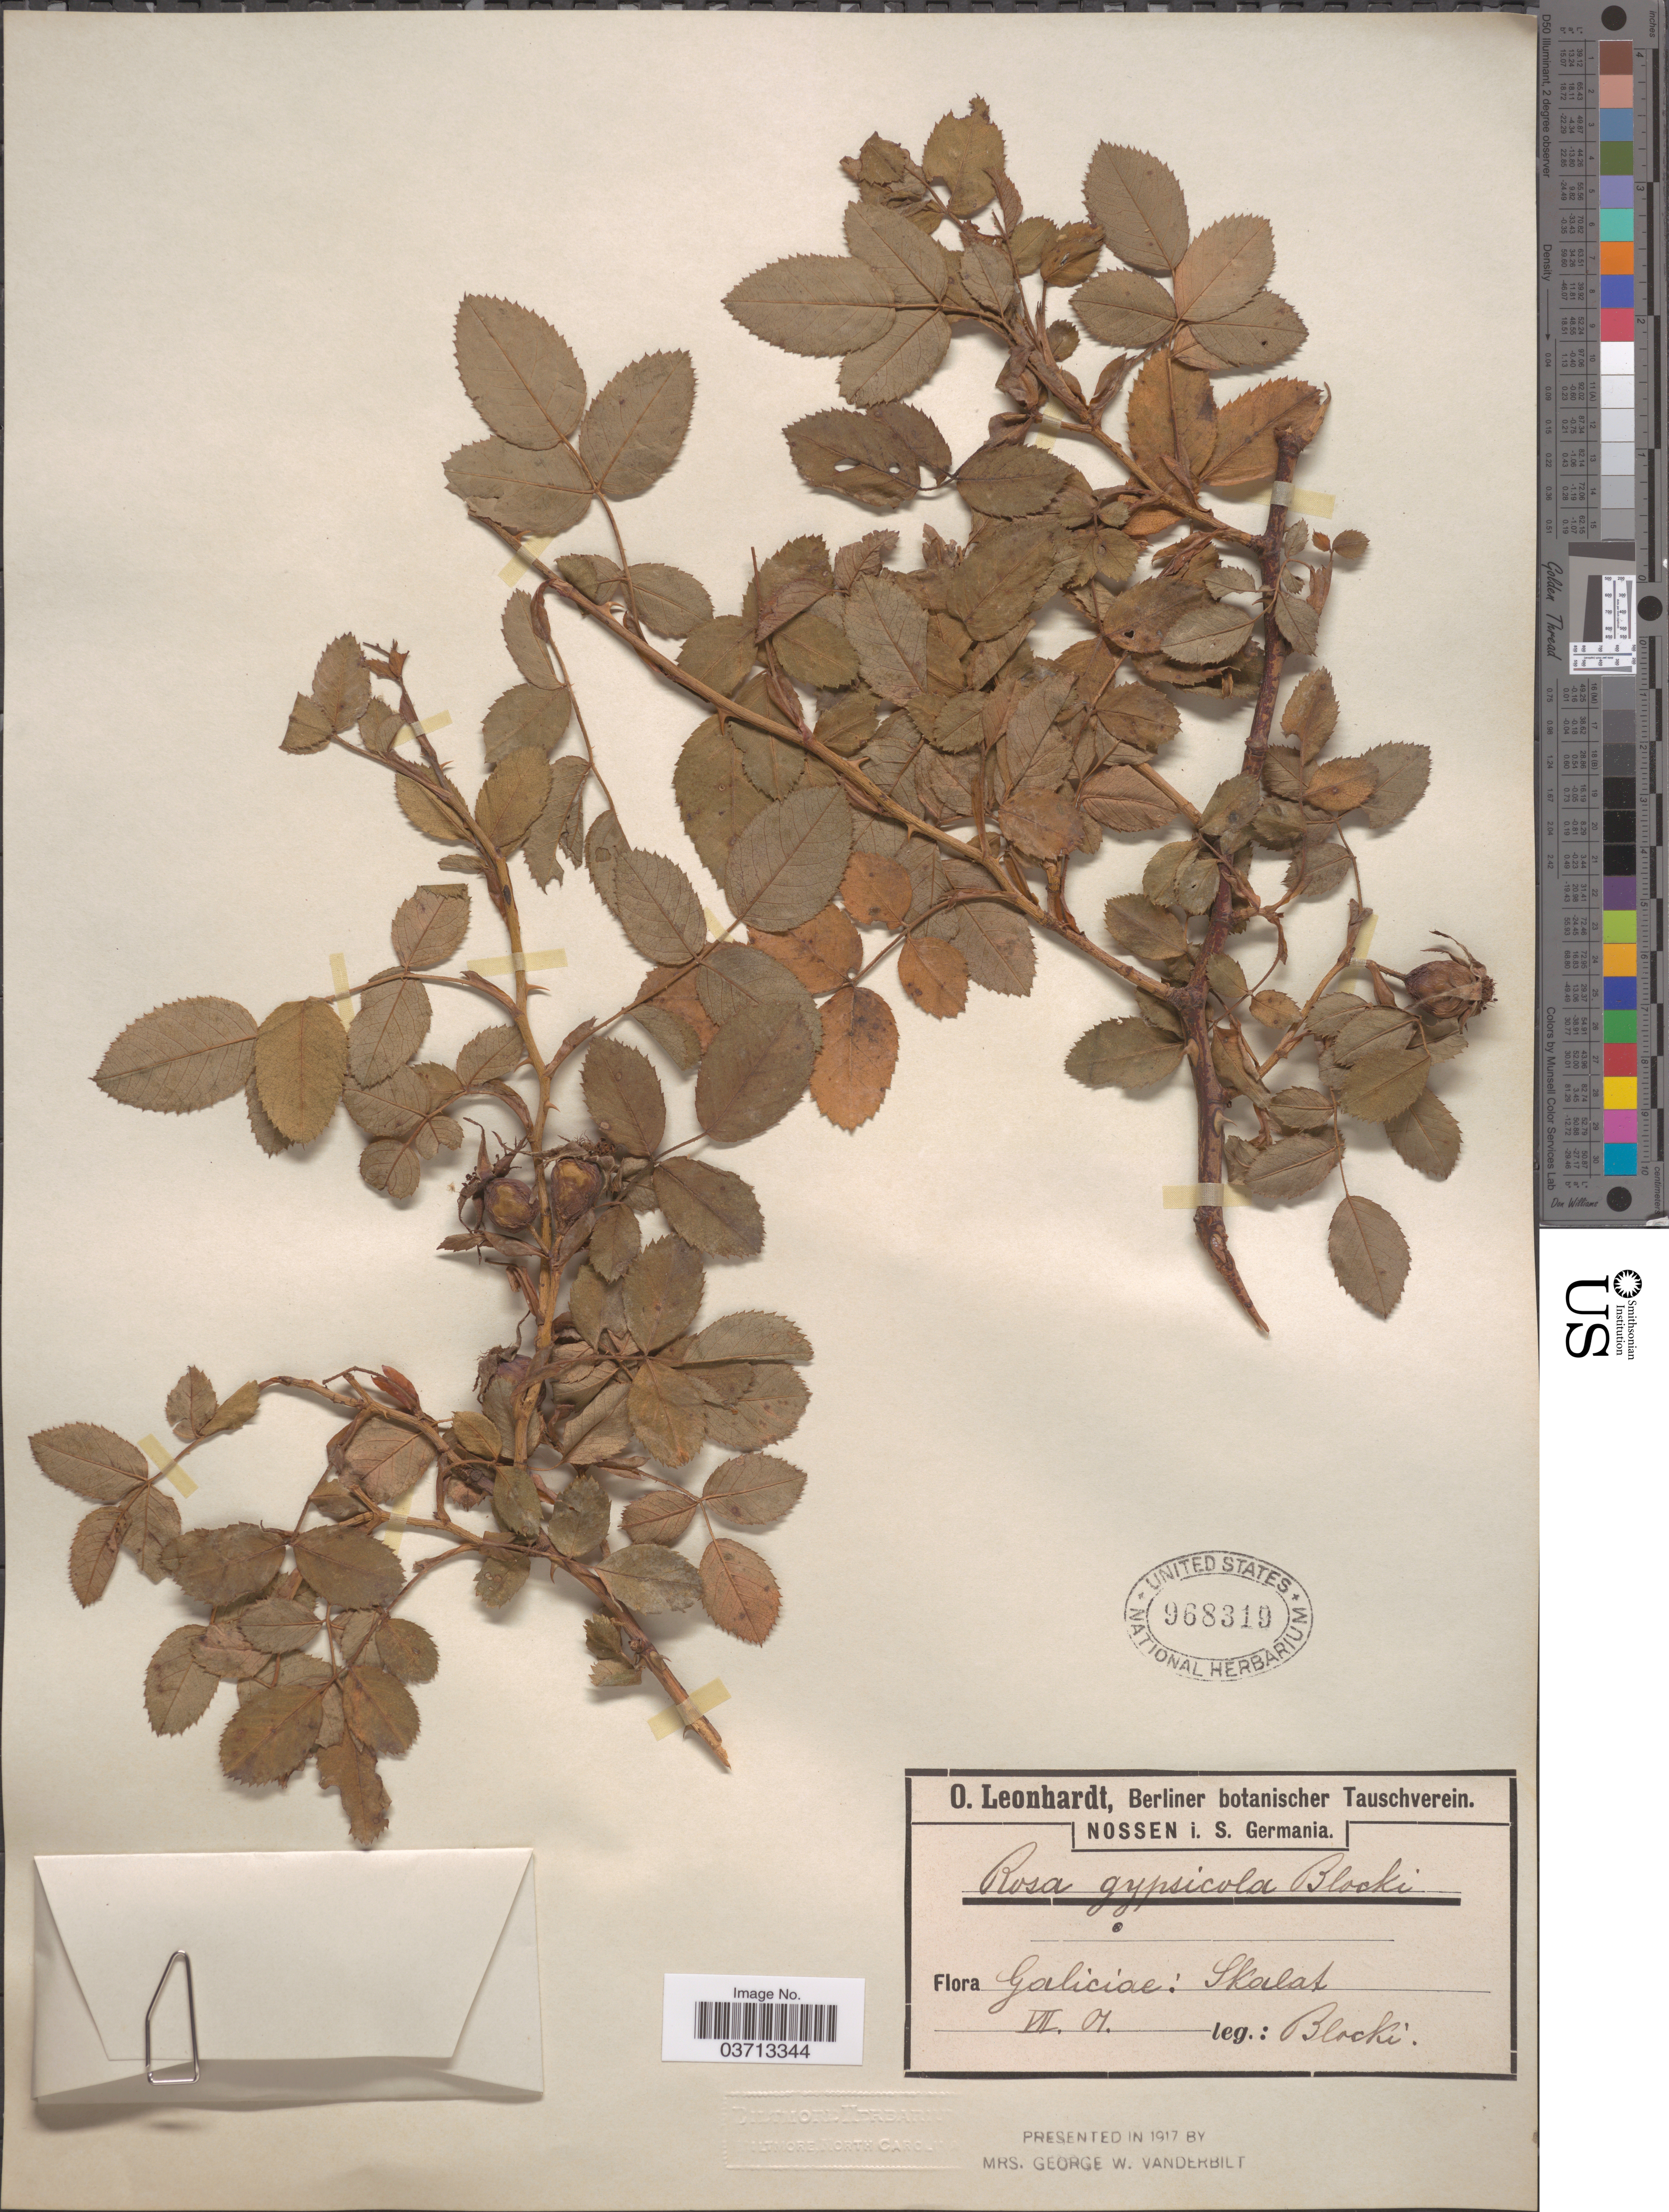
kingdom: Plantae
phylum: Tracheophyta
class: Magnoliopsida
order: Rosales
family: Rosaceae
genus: Rosa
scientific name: Rosa gypsicola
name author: Blocki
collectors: Blocki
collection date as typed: Transcribed d/m/y: /7/1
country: Ukraine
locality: Galiciae: Skalat.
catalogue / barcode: US 968319